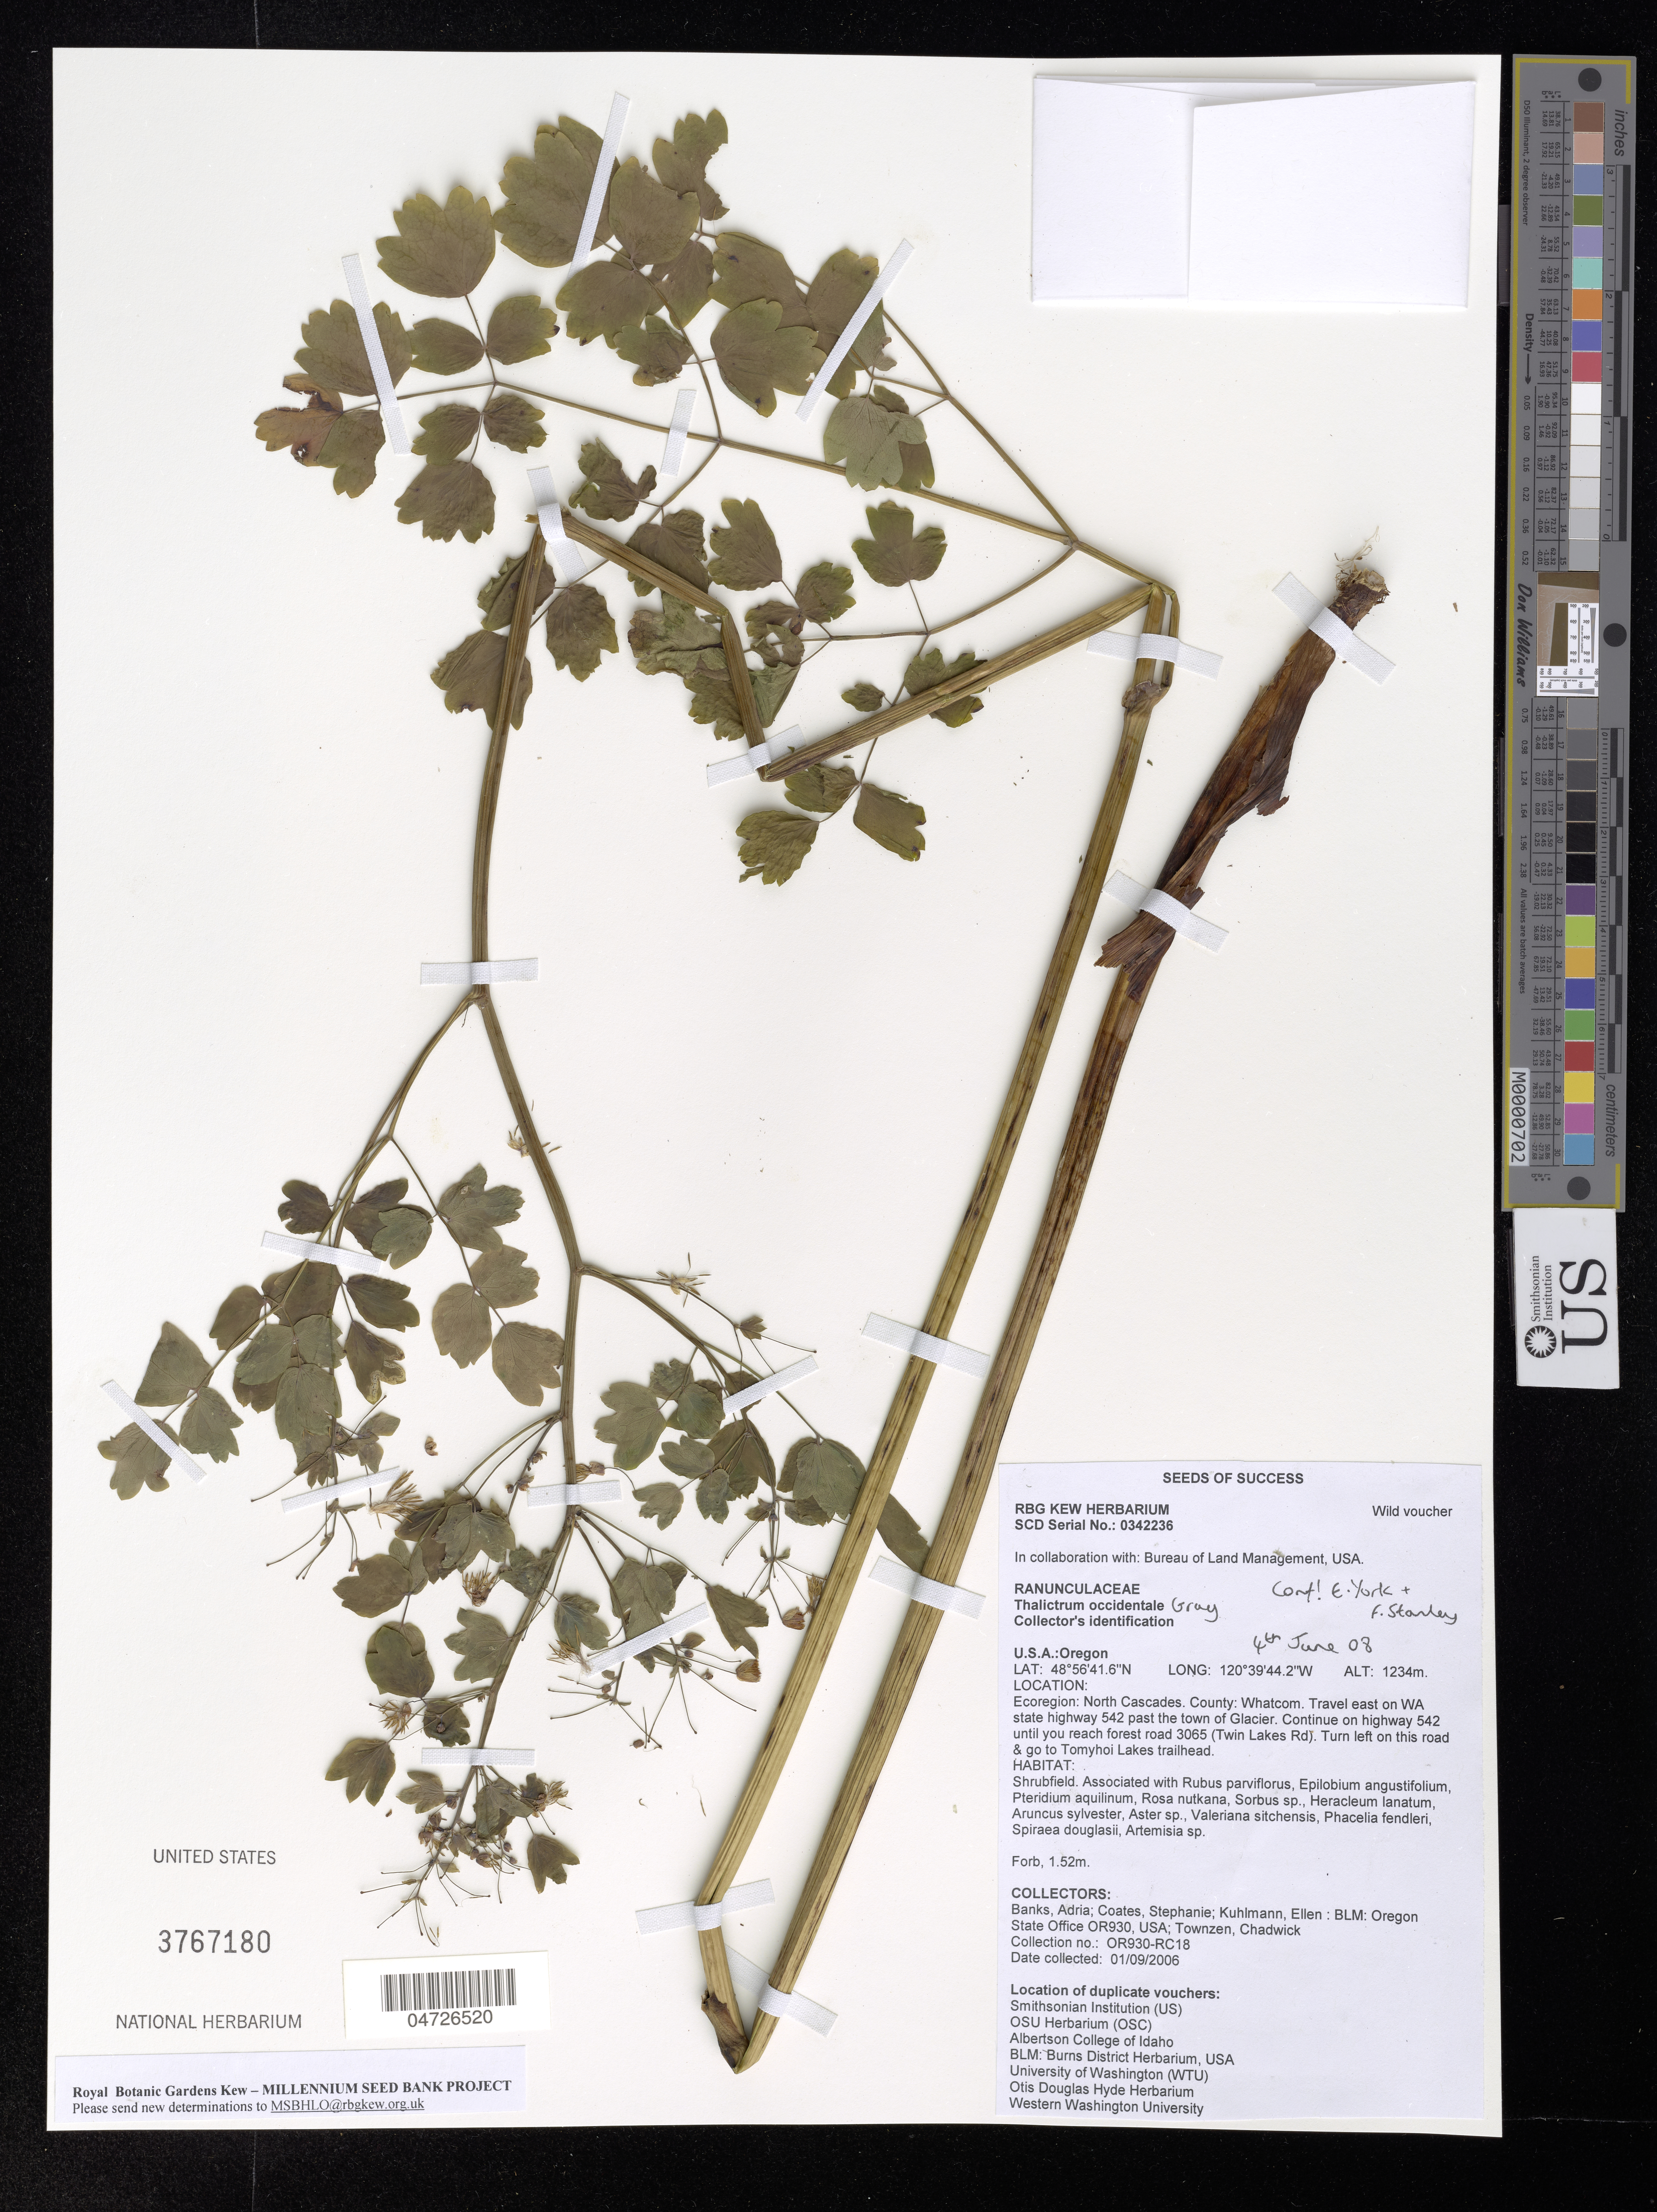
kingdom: Plantae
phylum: Tracheophyta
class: Magnoliopsida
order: Ranunculales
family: Ranunculaceae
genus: Thalictrum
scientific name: Thalictrum occidentale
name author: A. Gray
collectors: A. Banks, S. Coathes, E. Kuhlmann & C. Townzen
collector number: OR930-RC18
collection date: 2006-09-01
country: United States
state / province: Oregon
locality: Ecoregion: North Cascades. County: Whatcom. Travel east on WA state highway 542 past the town of Glacier. Continue on highway 542 until you reach forest road 3065 (Twin Laked Rd). Turn left on this road & go to Tomyhoi Lakes trailhead.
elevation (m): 1234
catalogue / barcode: US 3767180